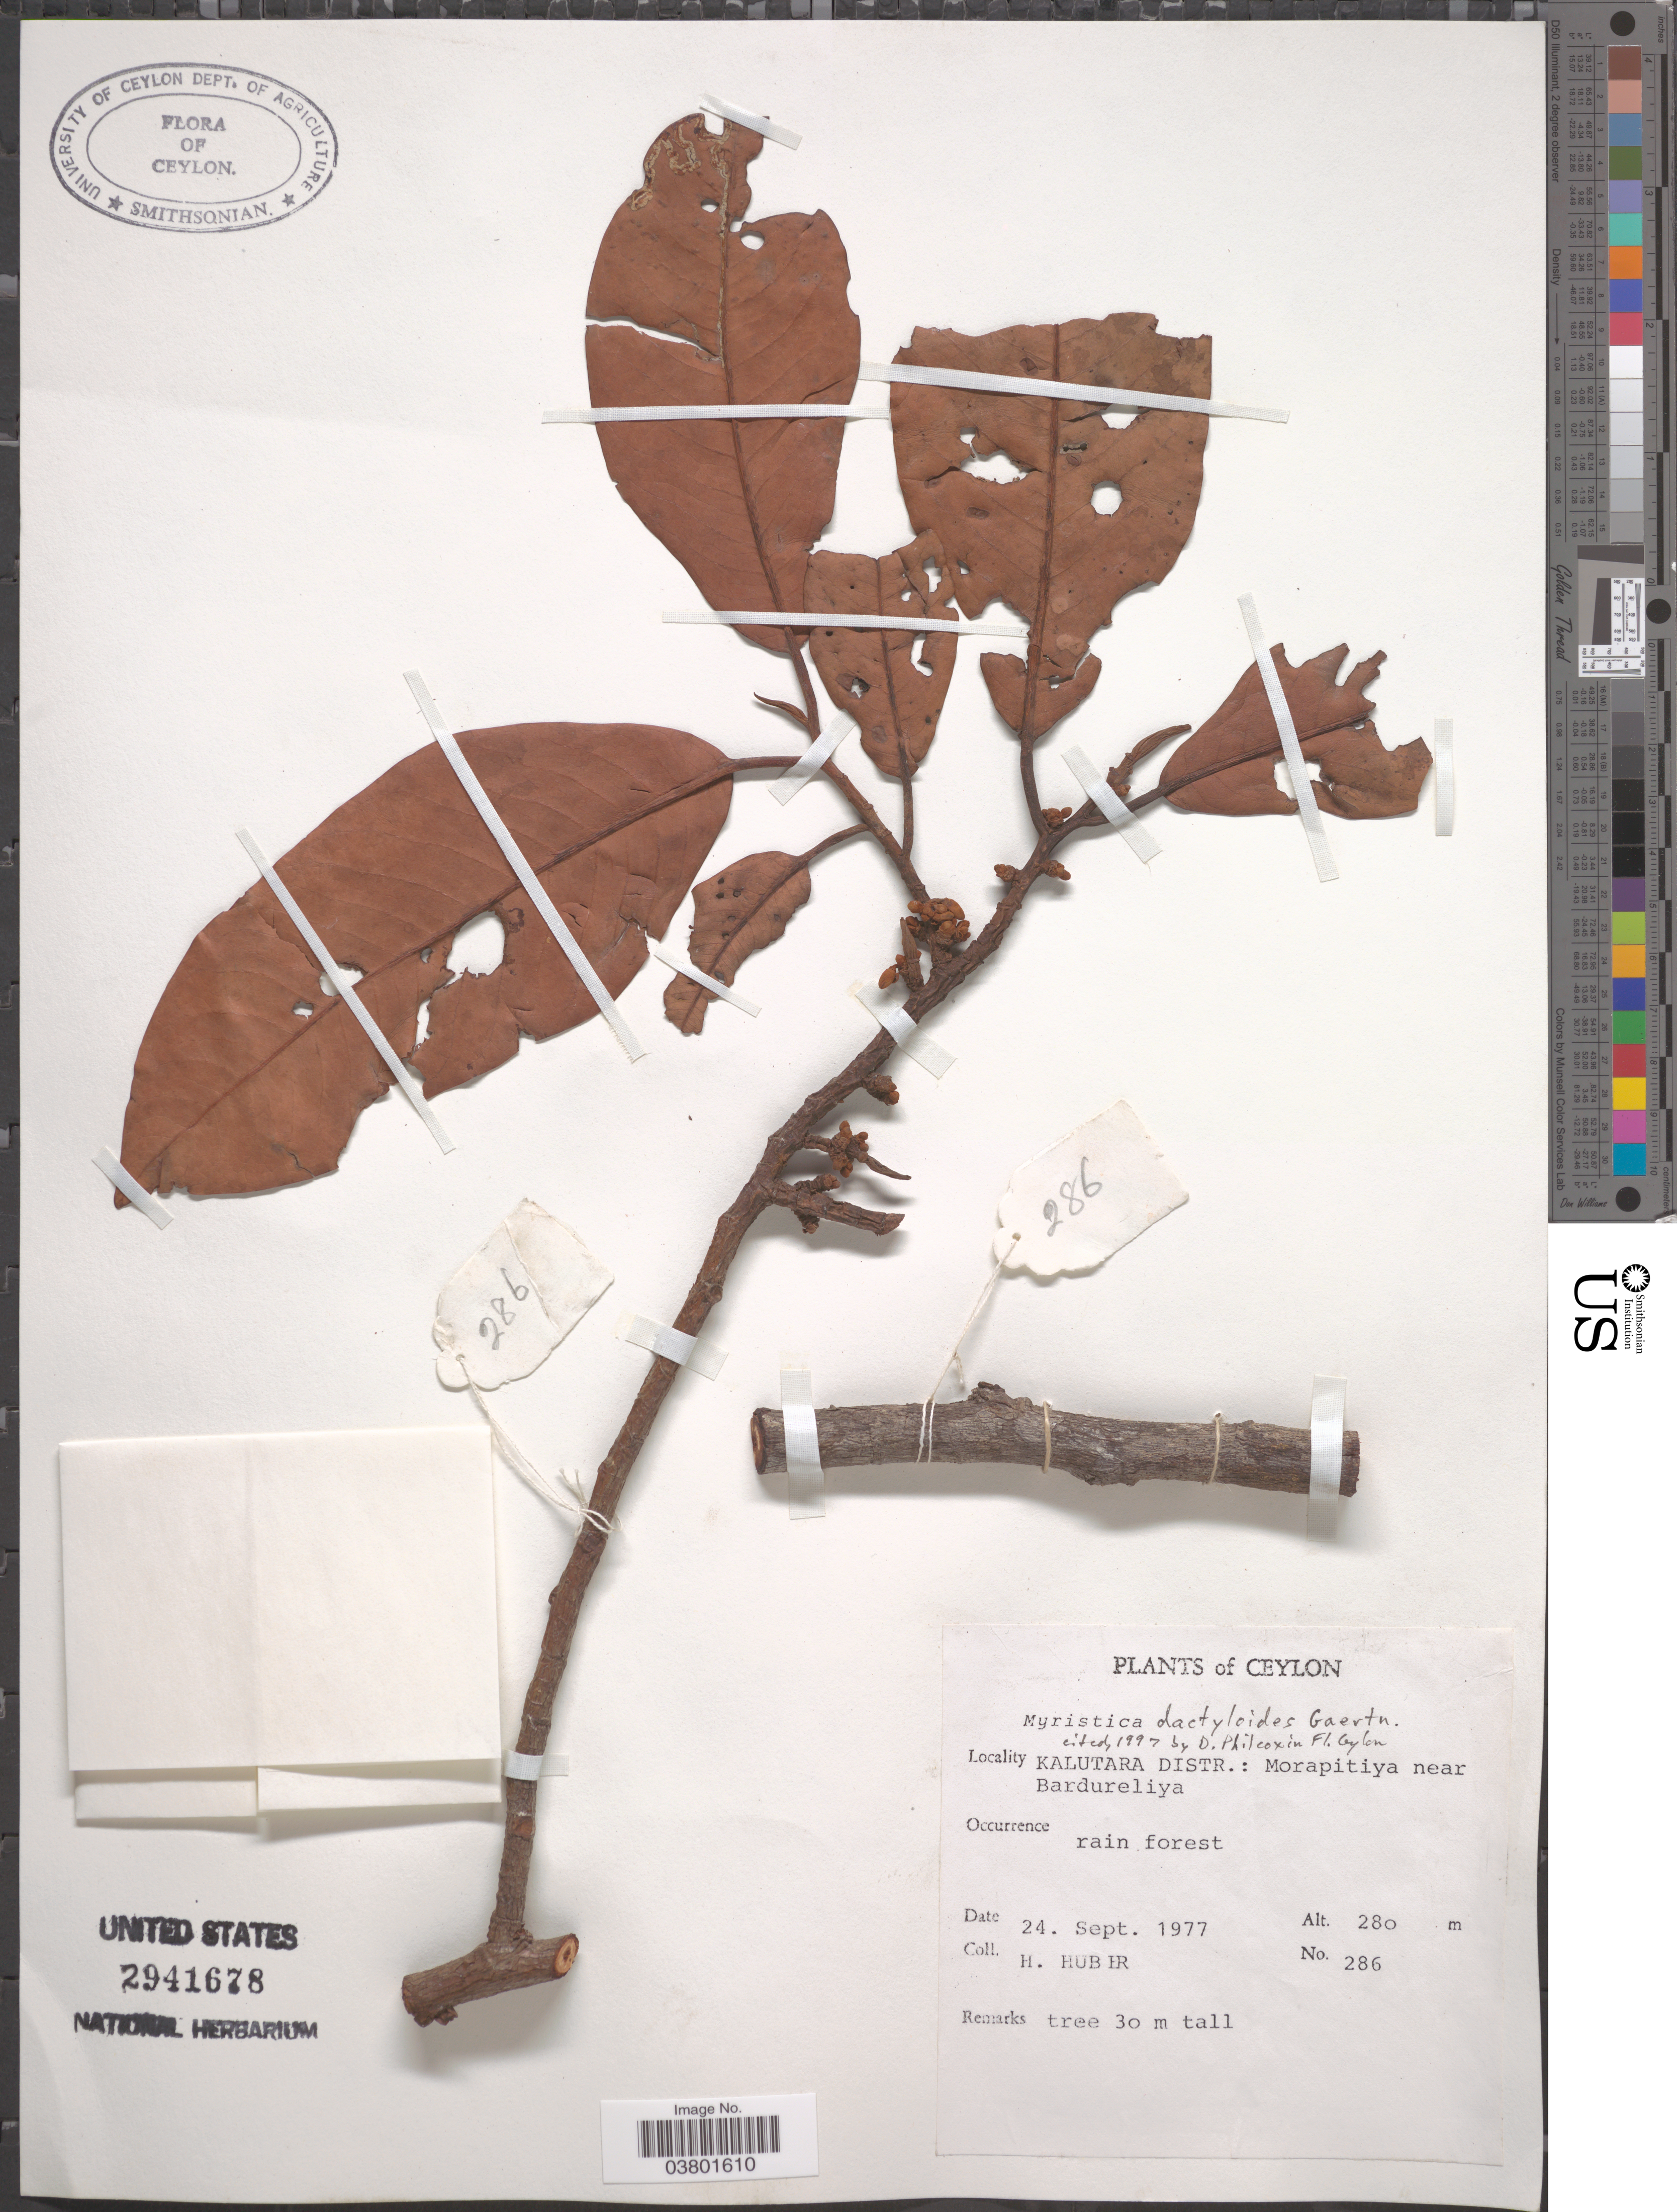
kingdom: Plantae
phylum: Tracheophyta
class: Magnoliopsida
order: Magnoliales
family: Myristicaceae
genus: Myristica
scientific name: Myristica dactyloides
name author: Wall.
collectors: H. Huber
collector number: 286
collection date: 1977-09-24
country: Sri Lanka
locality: Ceylon. Kalutara Distr.: Morapitiya near Bardureliya.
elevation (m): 280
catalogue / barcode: US 2941678